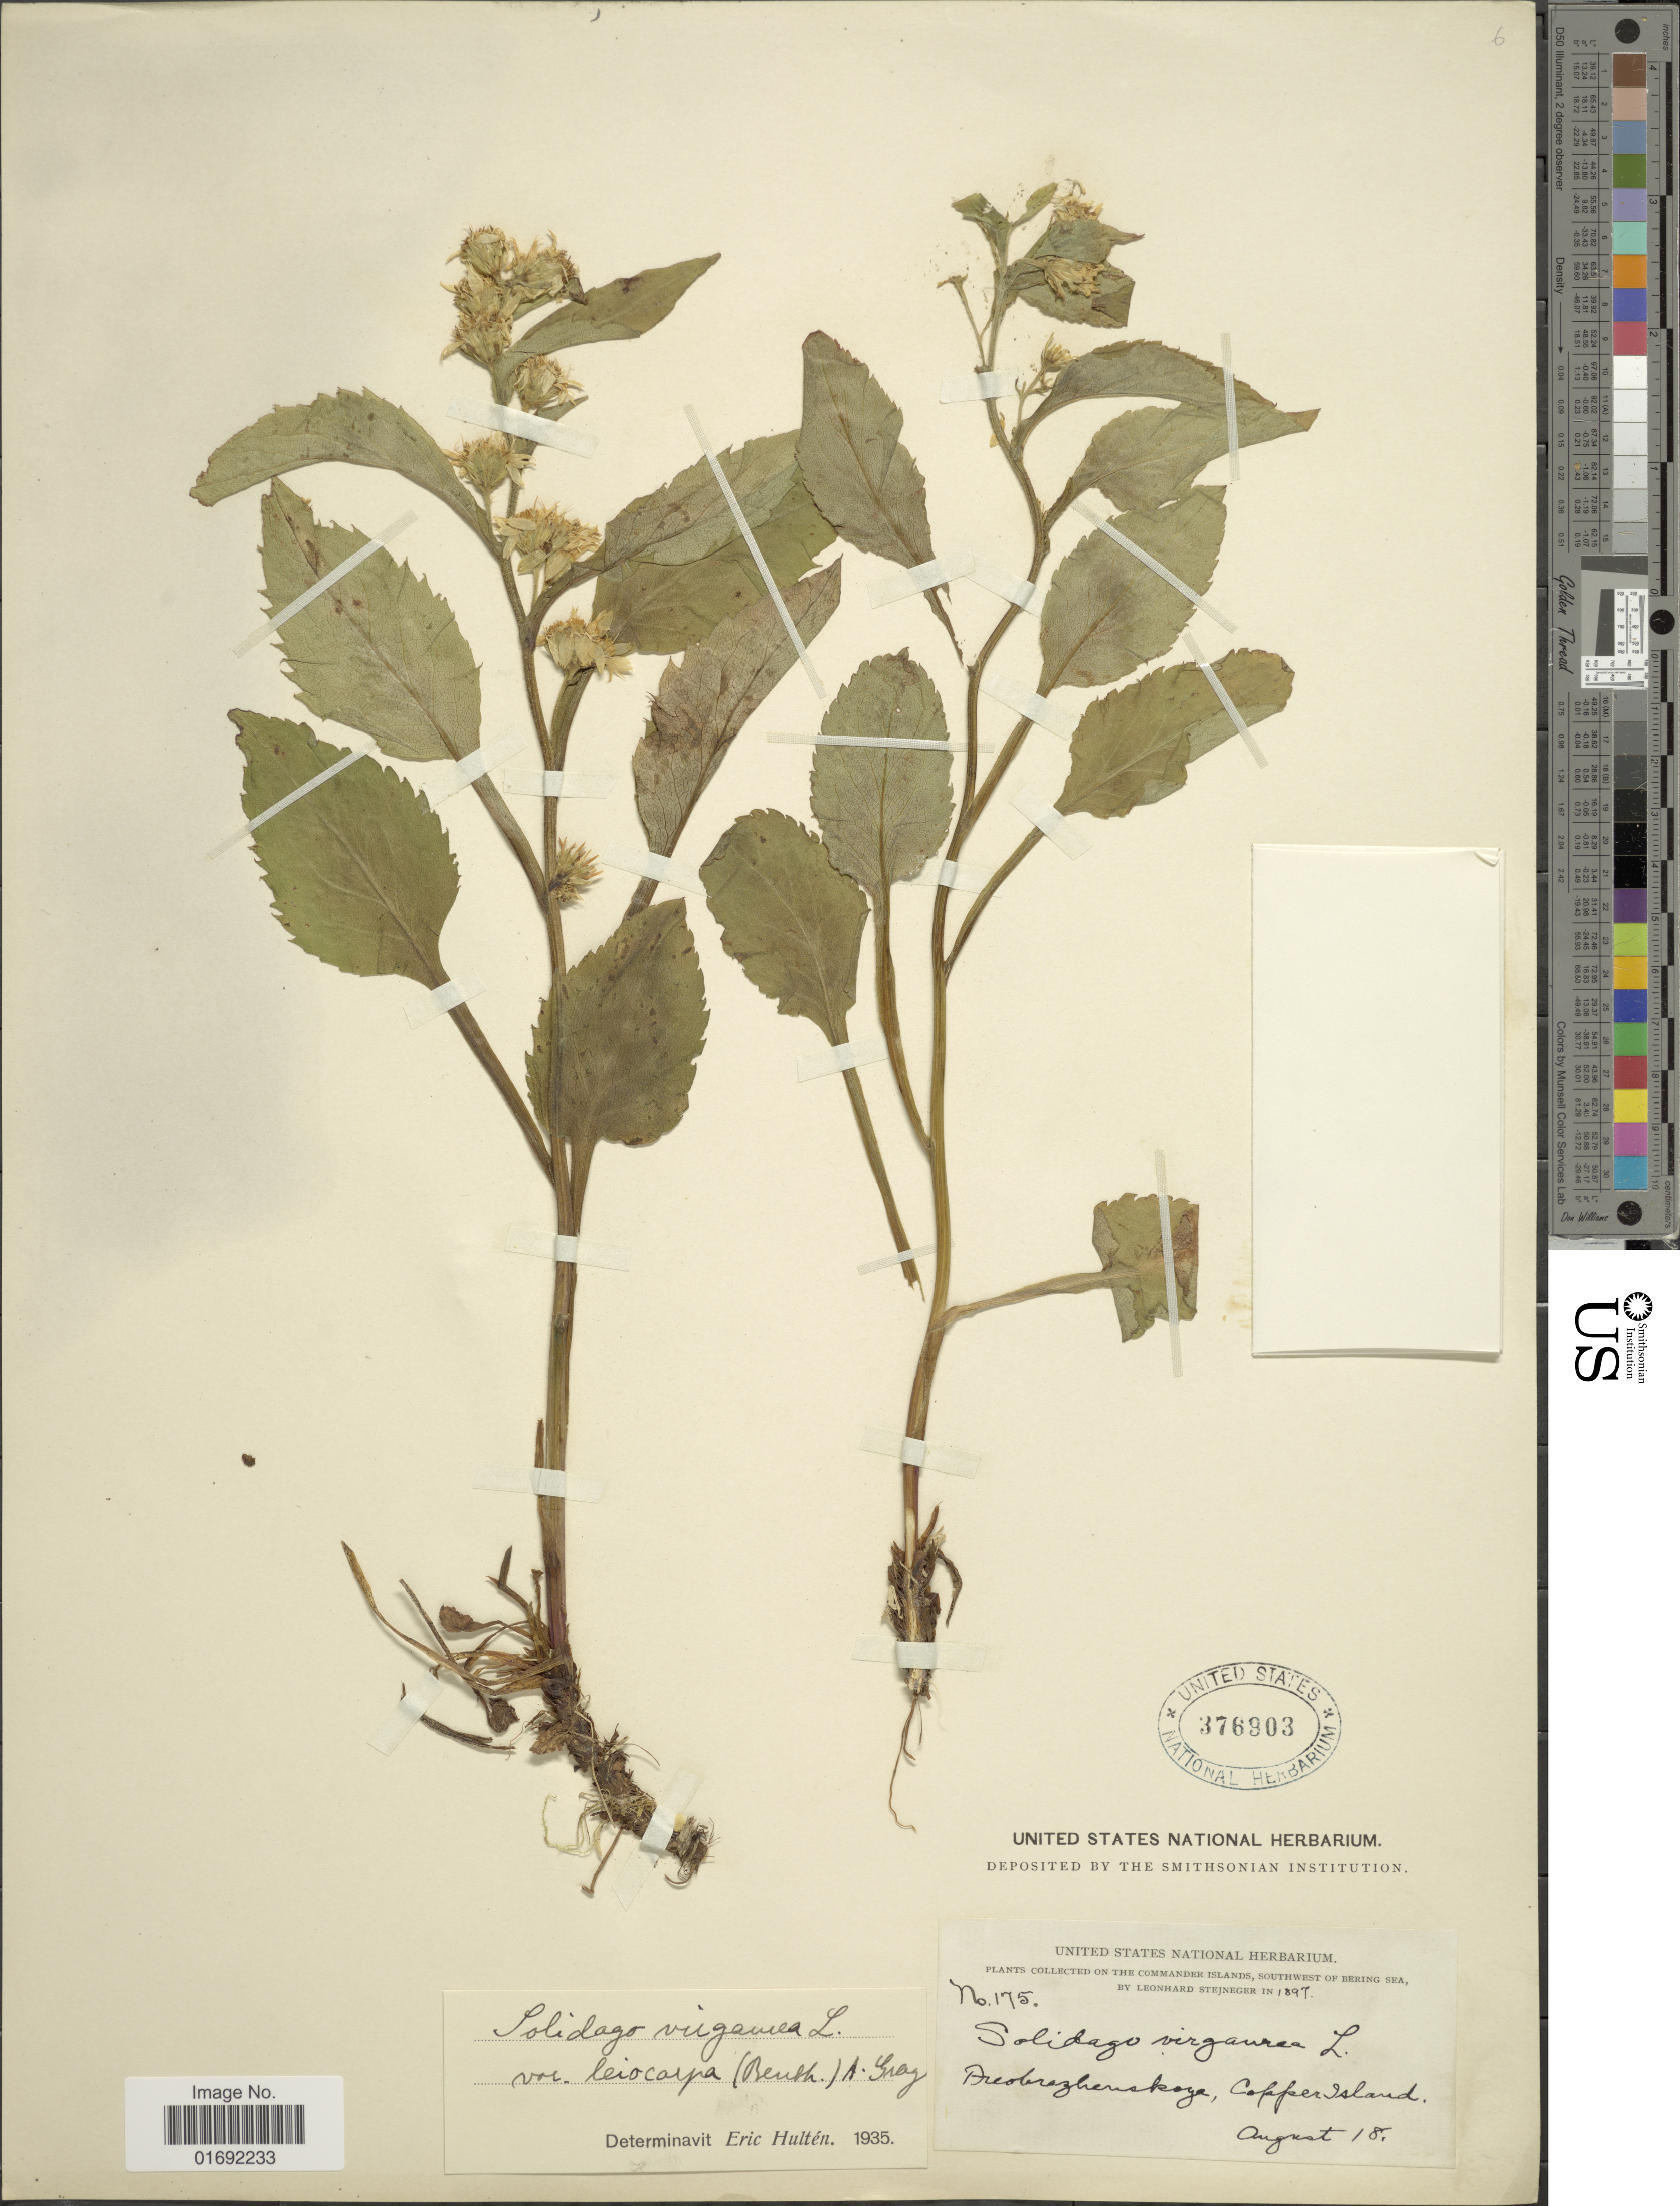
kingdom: Plantae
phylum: Tracheophyta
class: Magnoliopsida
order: Asterales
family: Asteraceae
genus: Solidago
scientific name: Solidago virgaurea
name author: L.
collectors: L. Stejneger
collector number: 175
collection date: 1897-08-18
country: Russian Federation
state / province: Kamchatka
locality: Commander Island, southwest of Bering Sea, Preobrazhenskoye, Copper Island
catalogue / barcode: US 376903